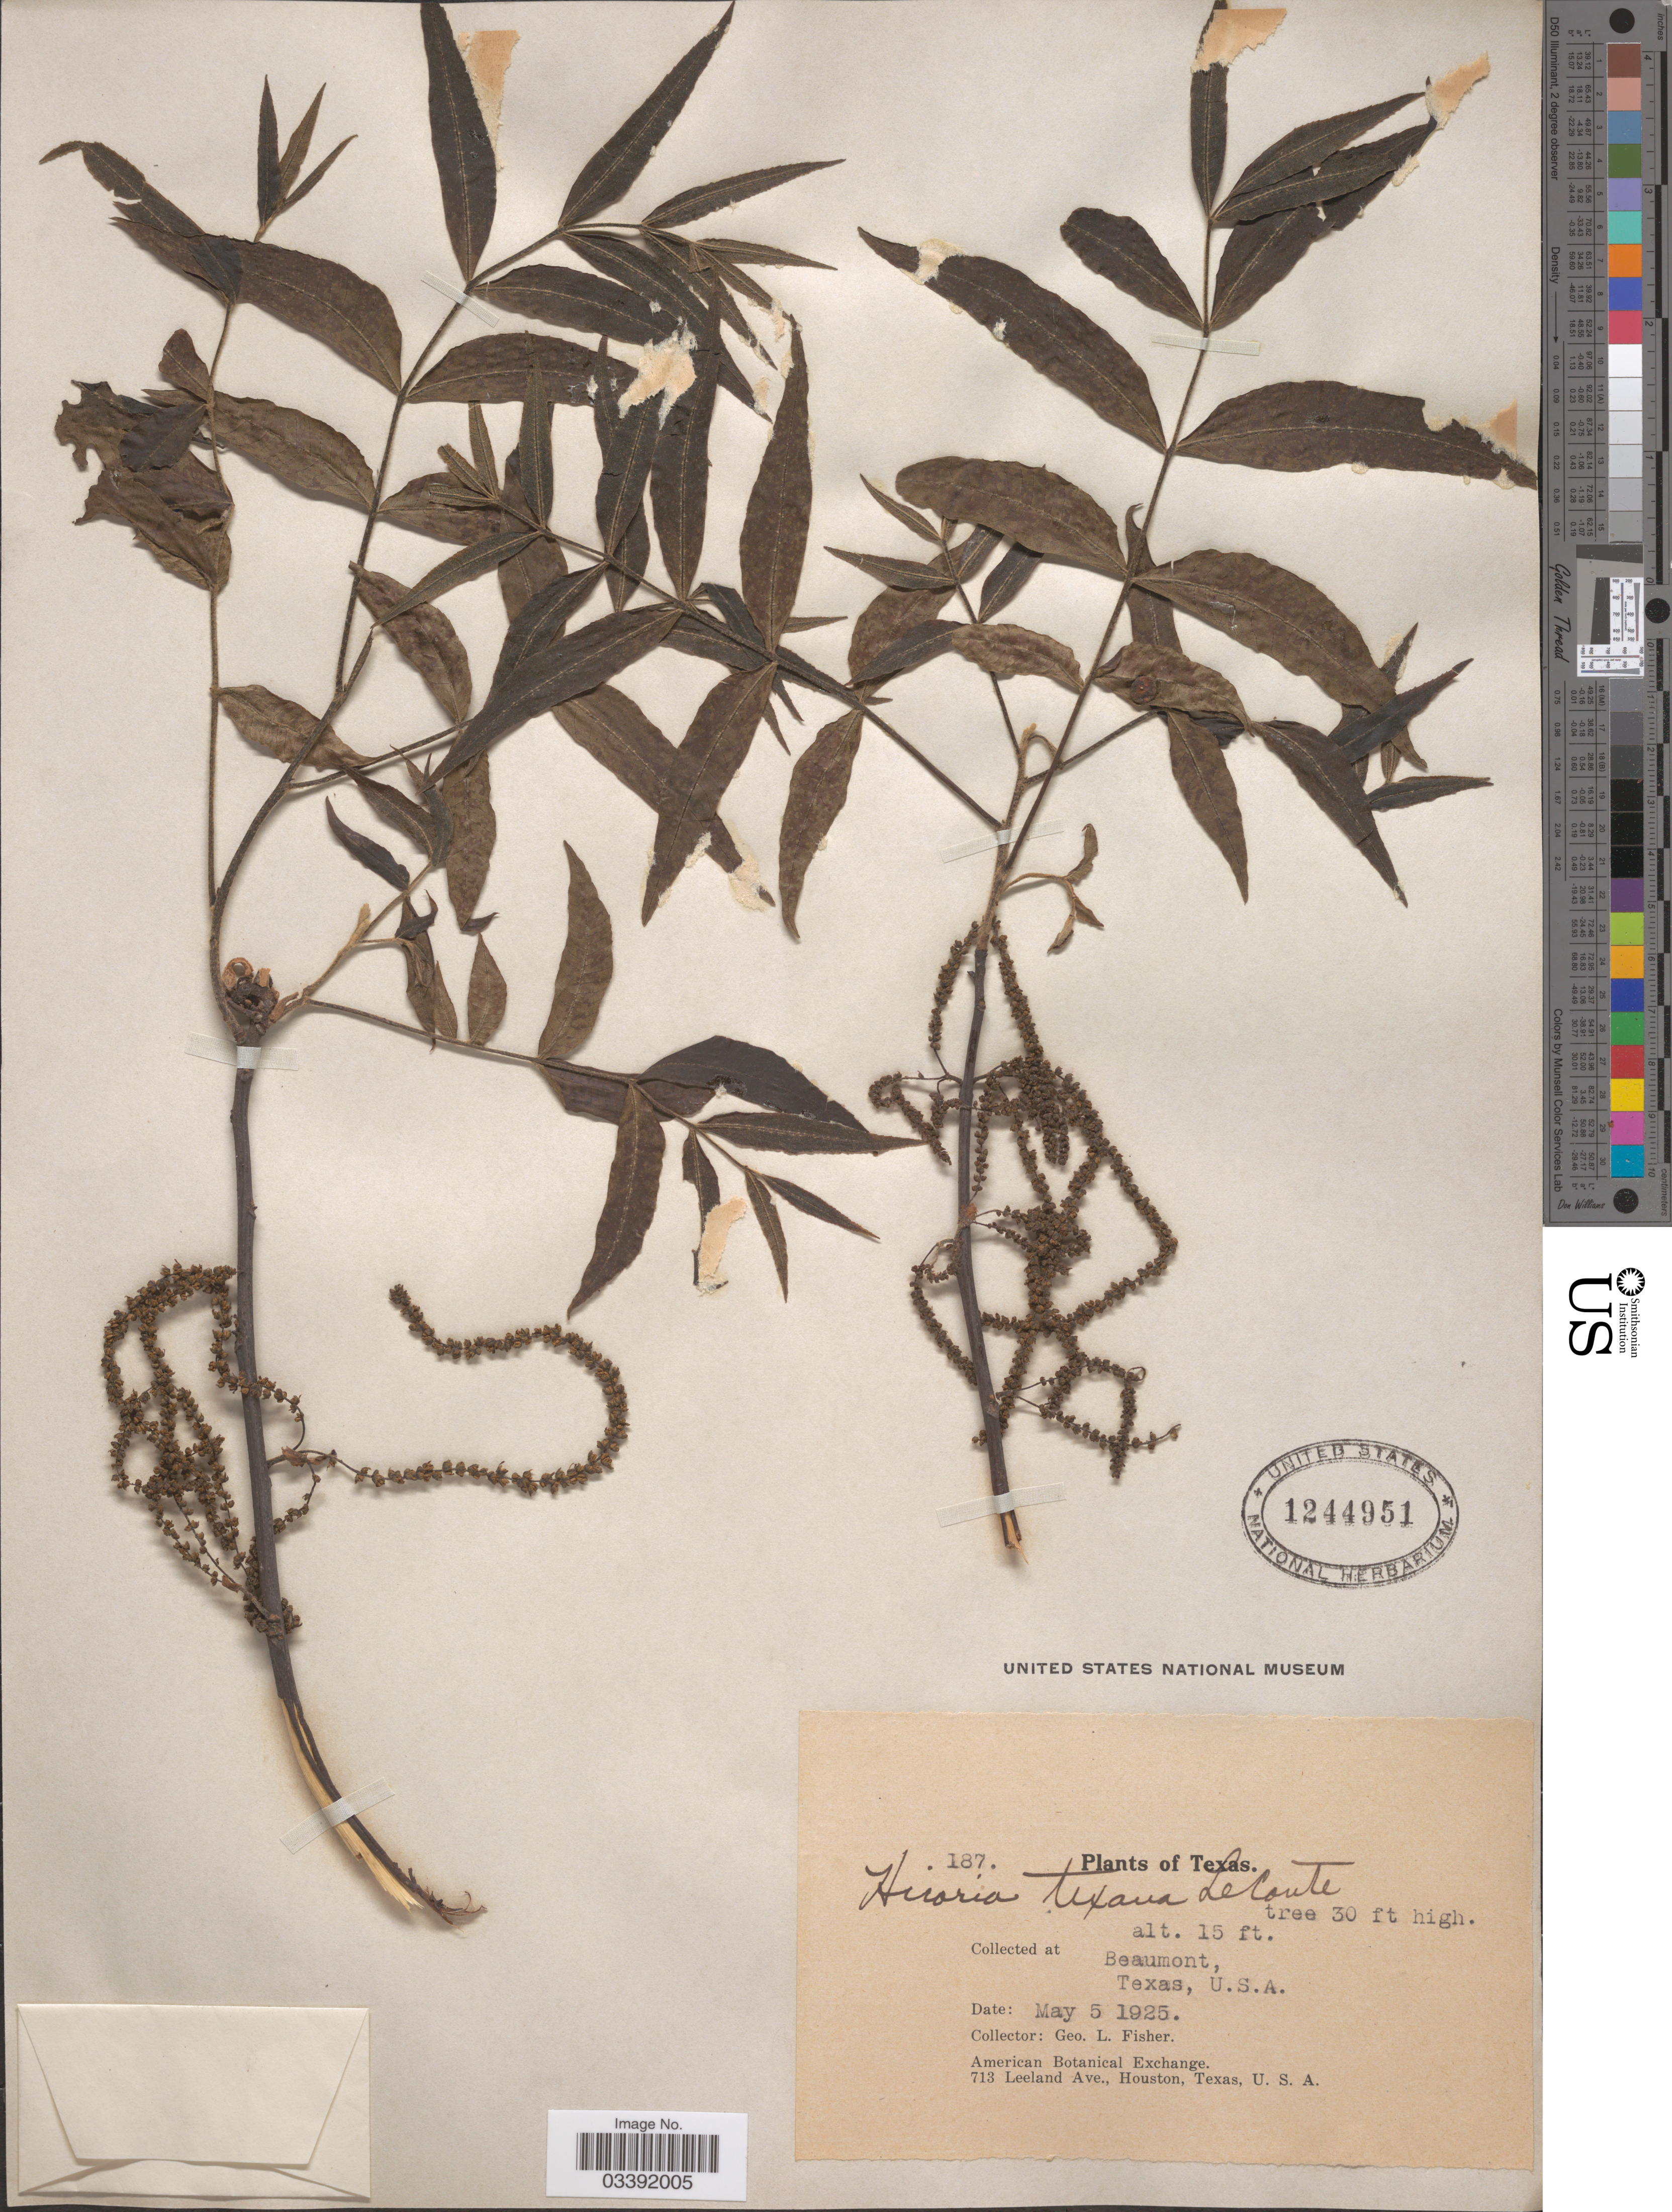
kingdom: Plantae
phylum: Tracheophyta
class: Magnoliopsida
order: Fagales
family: Juglandaceae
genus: Carya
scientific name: Carya x lecontei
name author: Little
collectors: G. L. Fisher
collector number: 187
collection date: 1925-05-05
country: United States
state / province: Texas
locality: Beaumont.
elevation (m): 5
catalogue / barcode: US 1244951